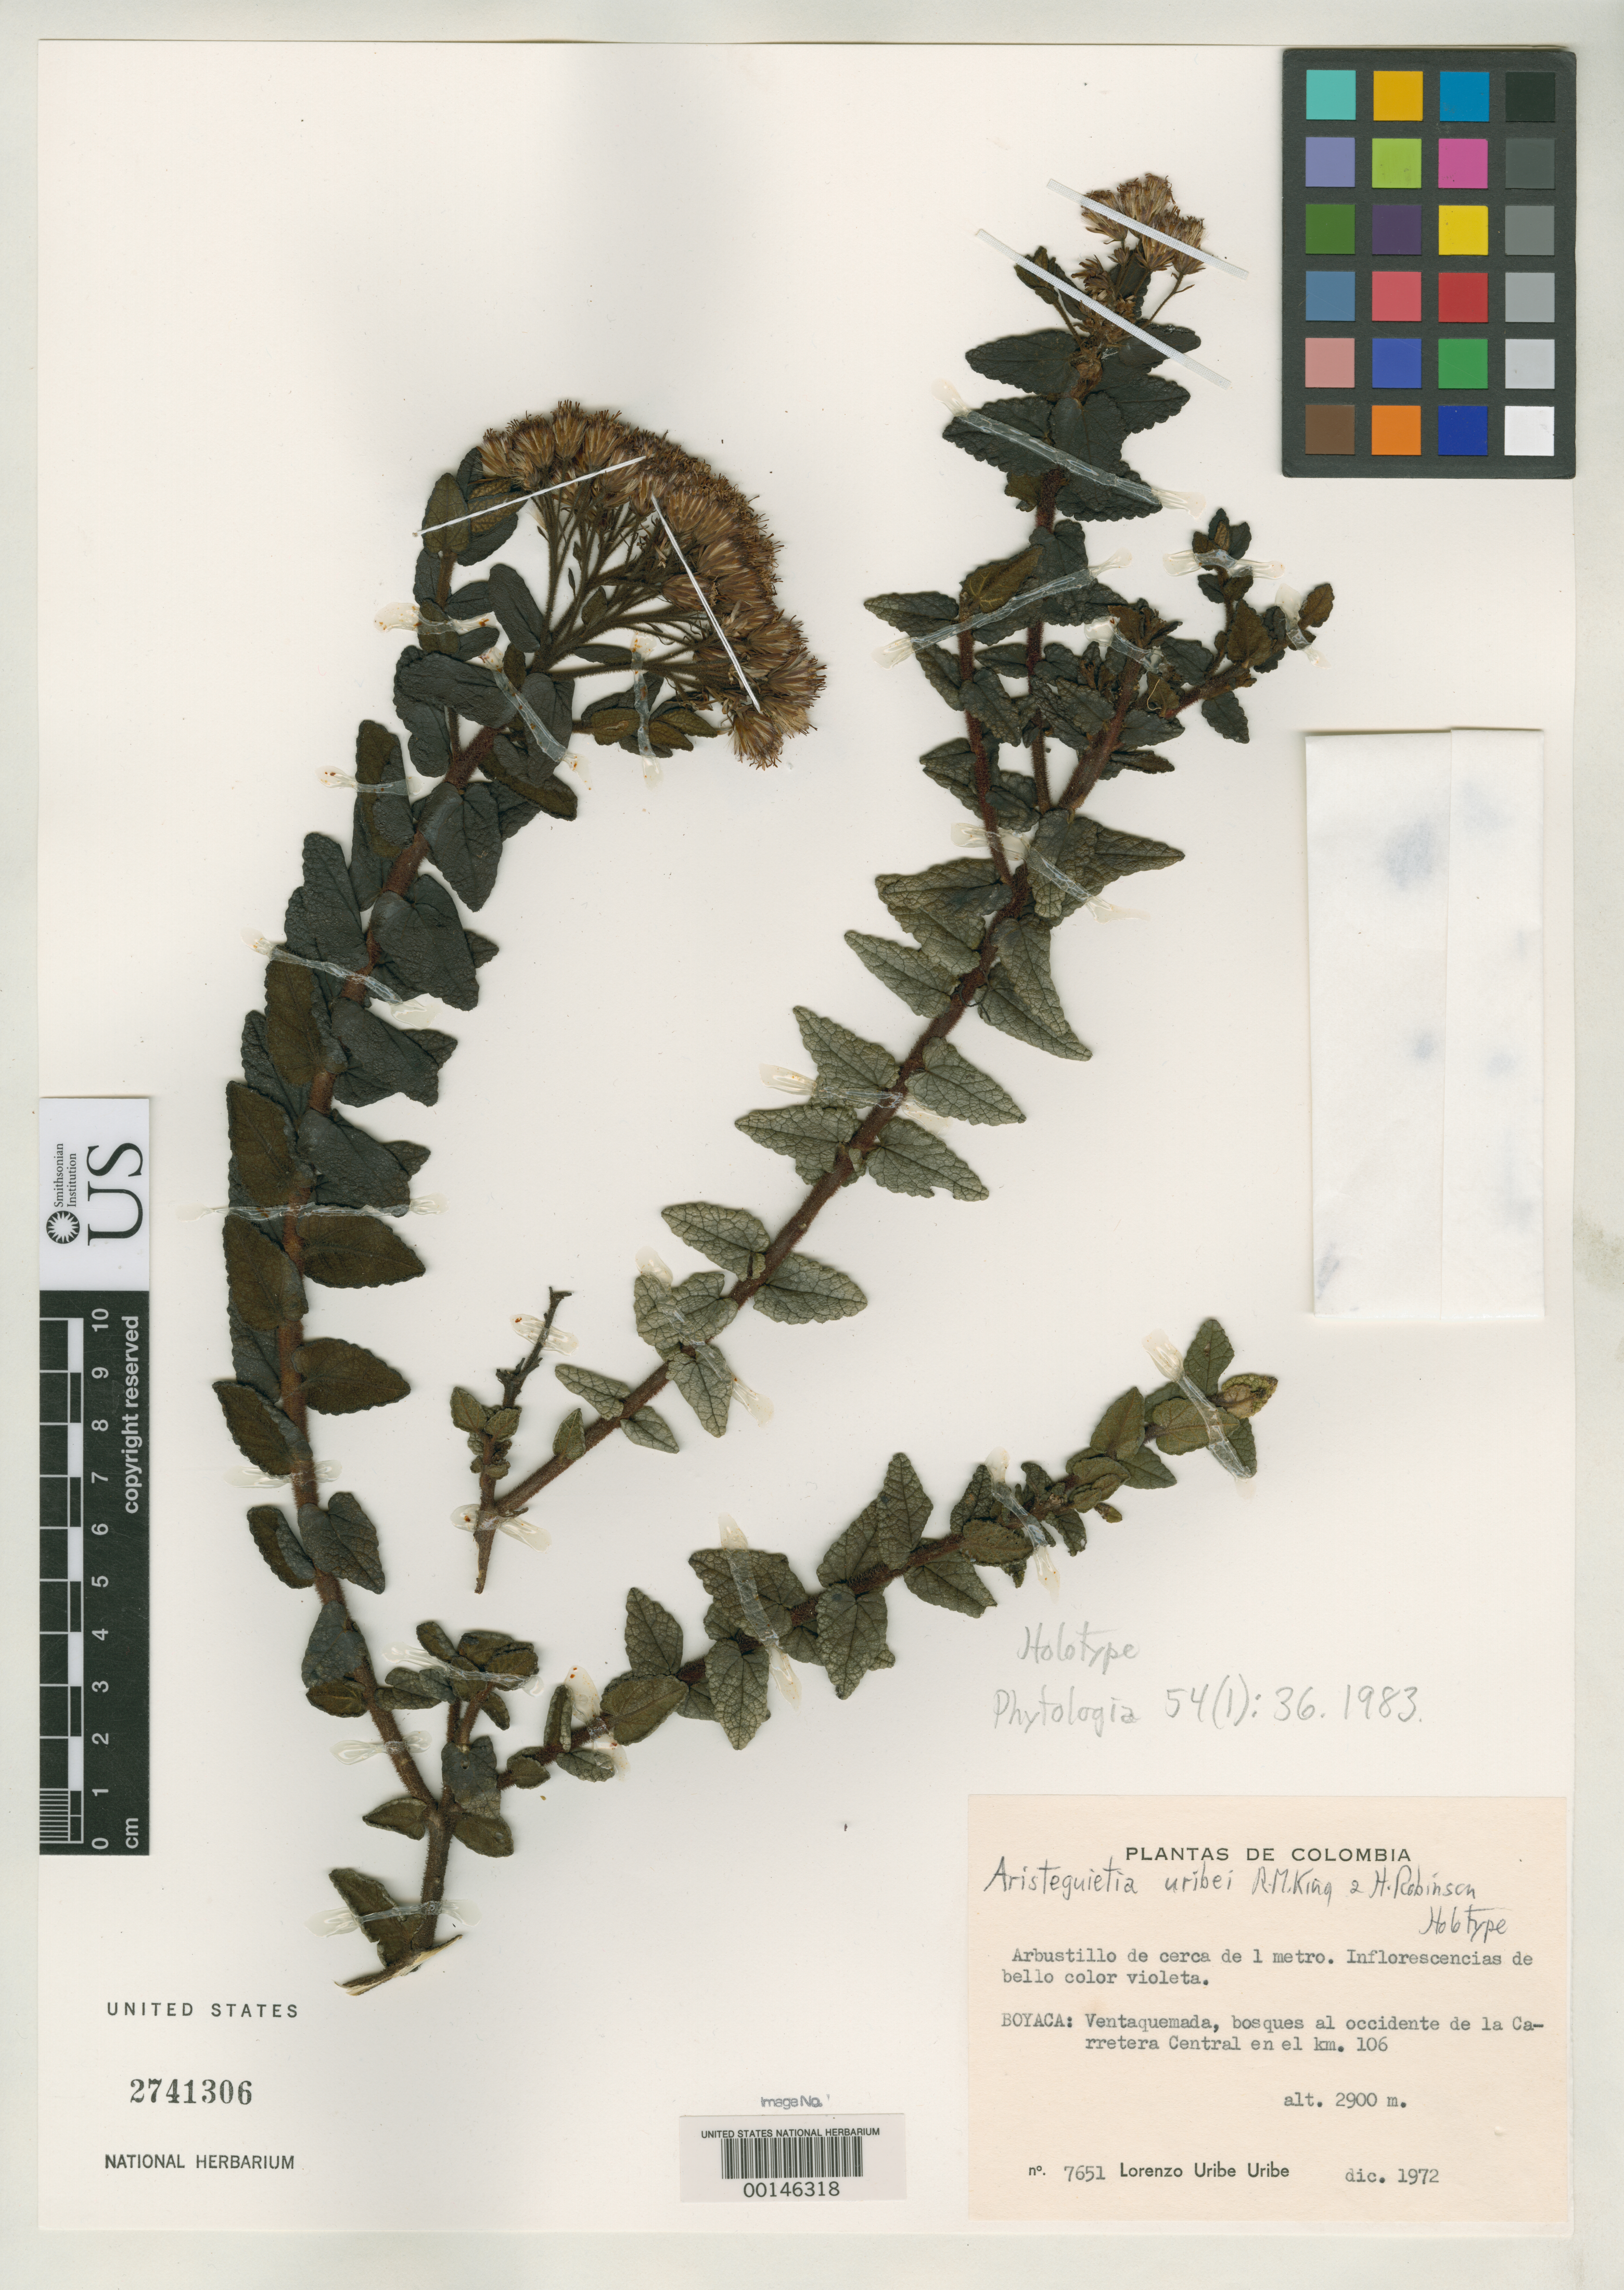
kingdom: Plantae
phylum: Tracheophyta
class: Magnoliopsida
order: Asterales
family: Asteraceae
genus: Aristeguietia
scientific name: Aristeguietia uribei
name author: R.M. King & H. Rob.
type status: Holotype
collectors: L. Uribe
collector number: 7651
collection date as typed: dic. 1972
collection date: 1972-12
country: Colombia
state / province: Boyacá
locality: Boyacá: Ventaquemada, bosques al occidente de la Carretera Central en el km. 106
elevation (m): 2900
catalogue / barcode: US 2741306